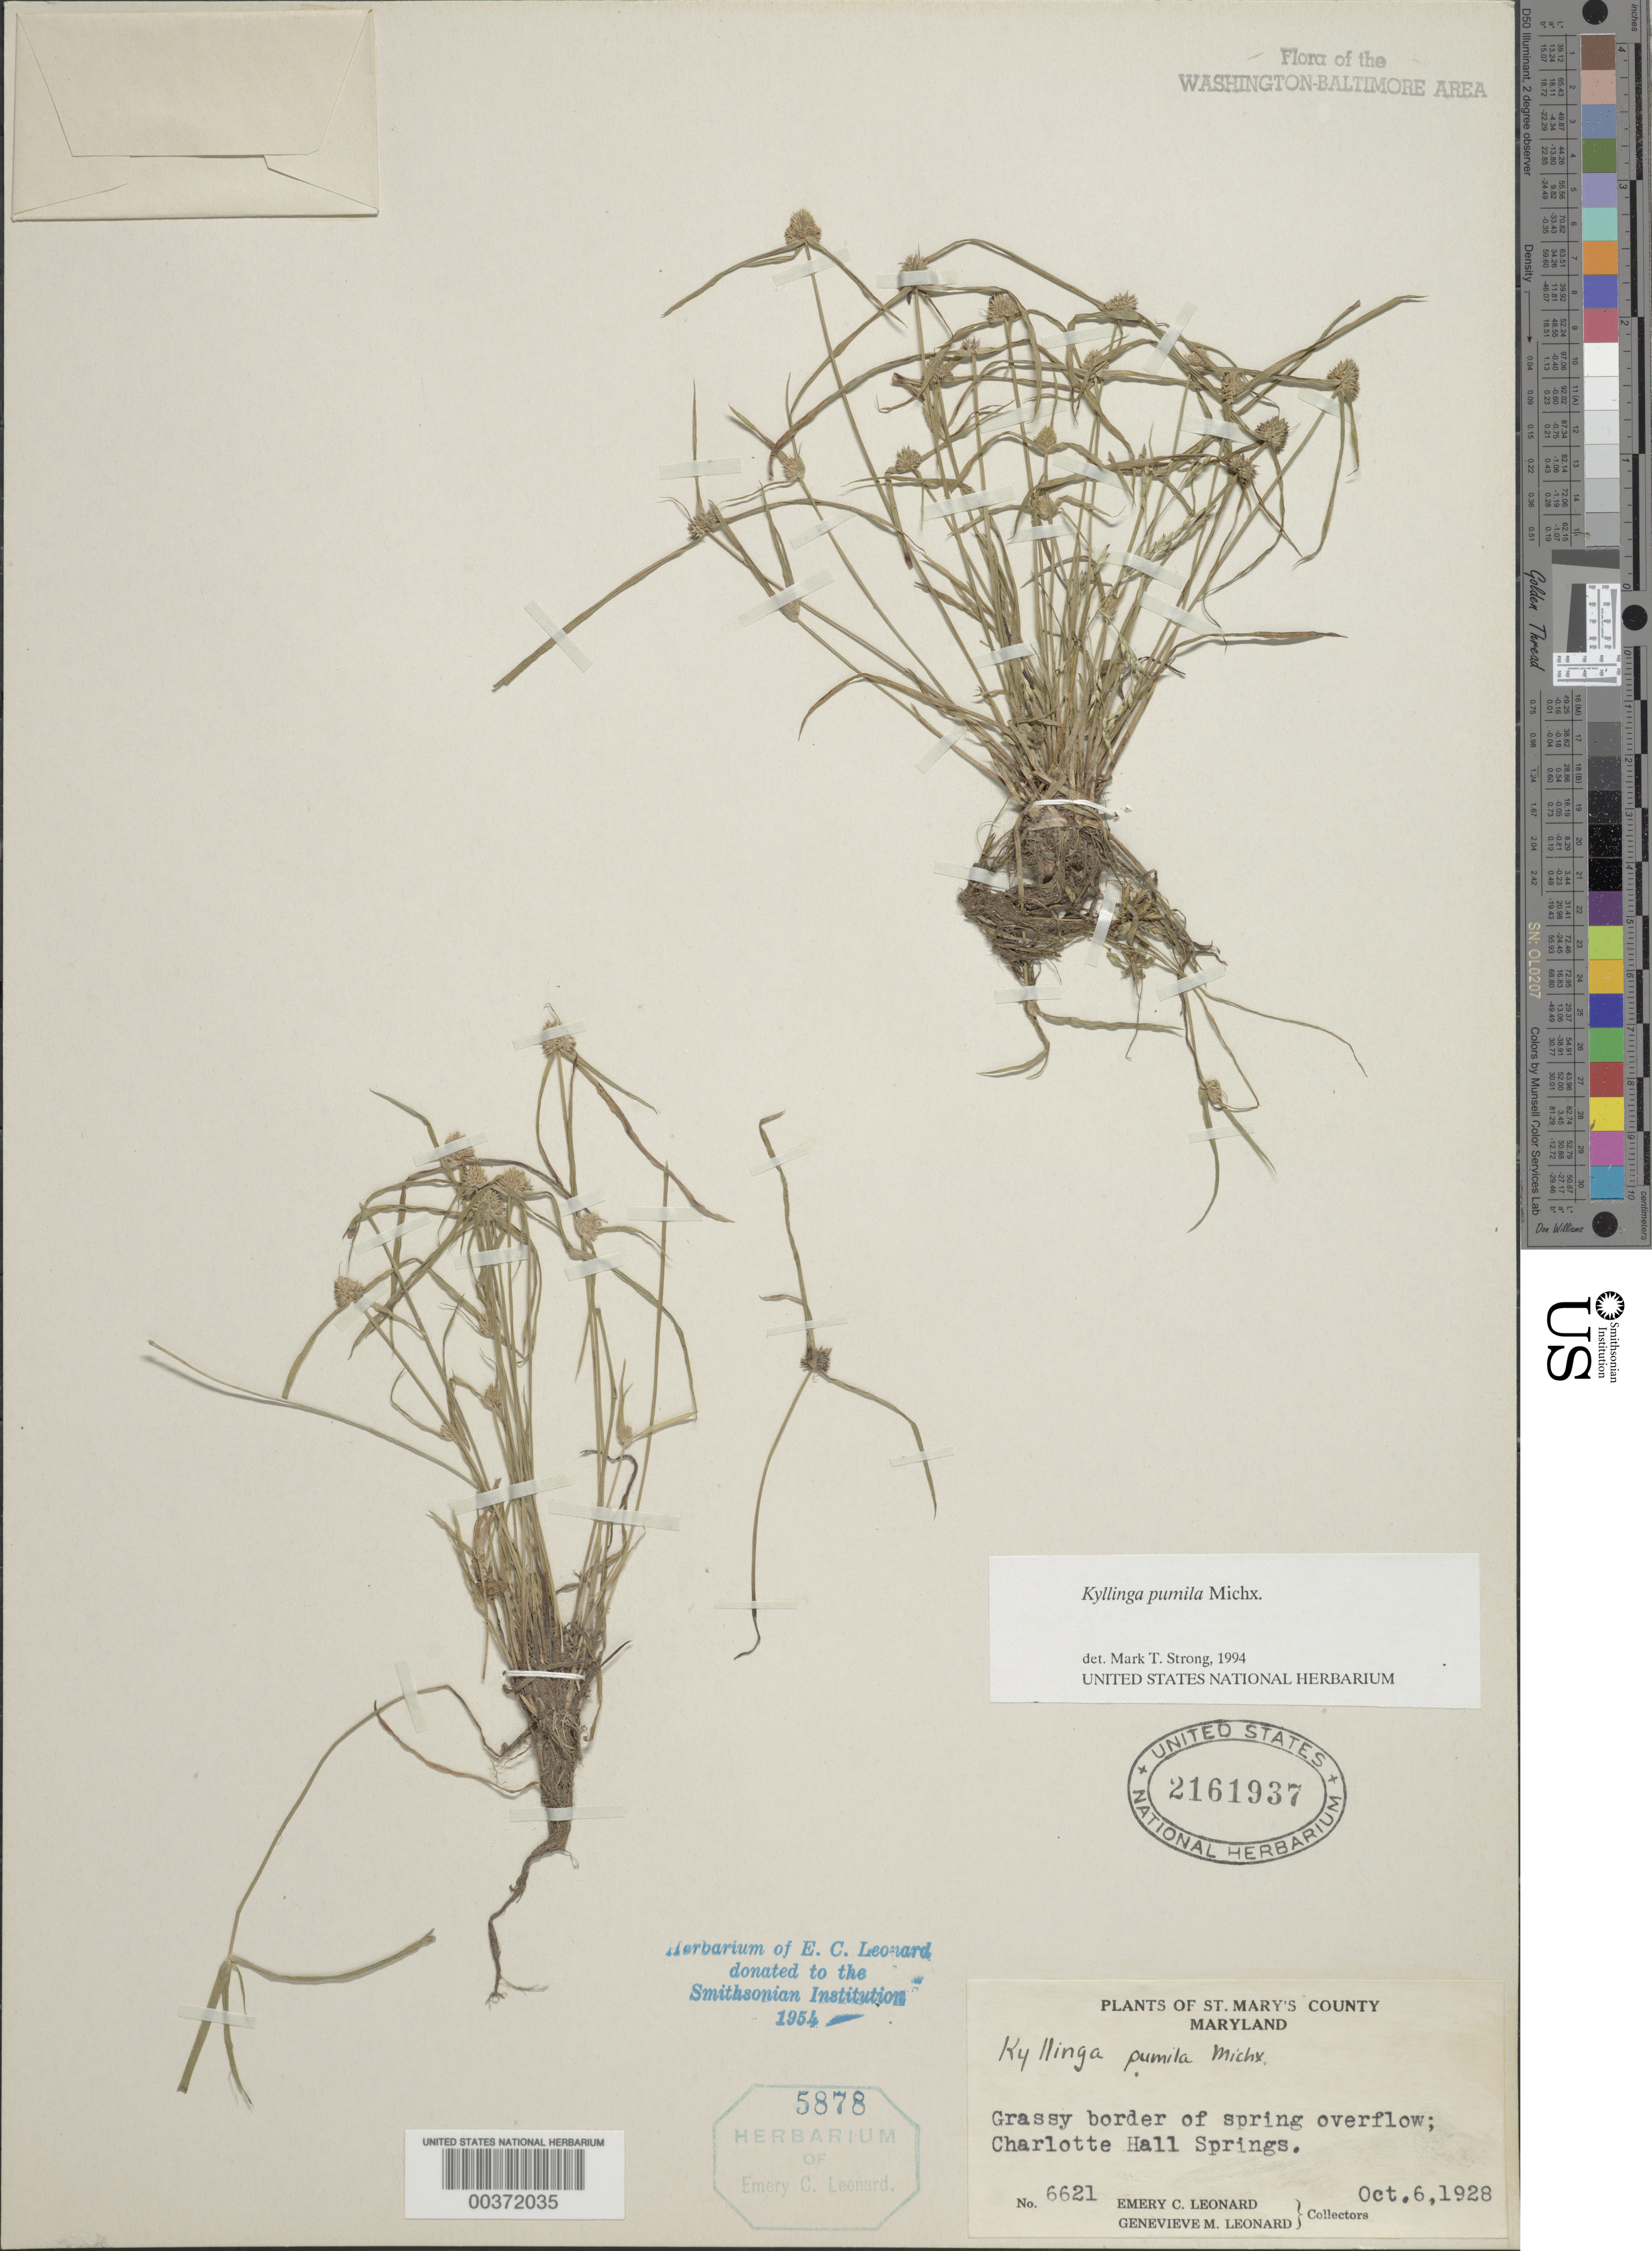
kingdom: Plantae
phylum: Tracheophyta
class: Liliopsida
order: Poales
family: Cyperaceae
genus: Cyperus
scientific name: Cyperus hortensis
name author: (Salzm. ex Steud.) Dorr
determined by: Strong, M. T., (US), Smithsonian Institution - National Museum of Natural History (UNITED STATES)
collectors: E. C. Leonard & G. M. Leonard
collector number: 6621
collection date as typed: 06 Oct 1928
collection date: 1928-10-06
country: United States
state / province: Maryland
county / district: St. Mary's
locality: Charlotte Hall Springs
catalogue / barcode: US 2161937